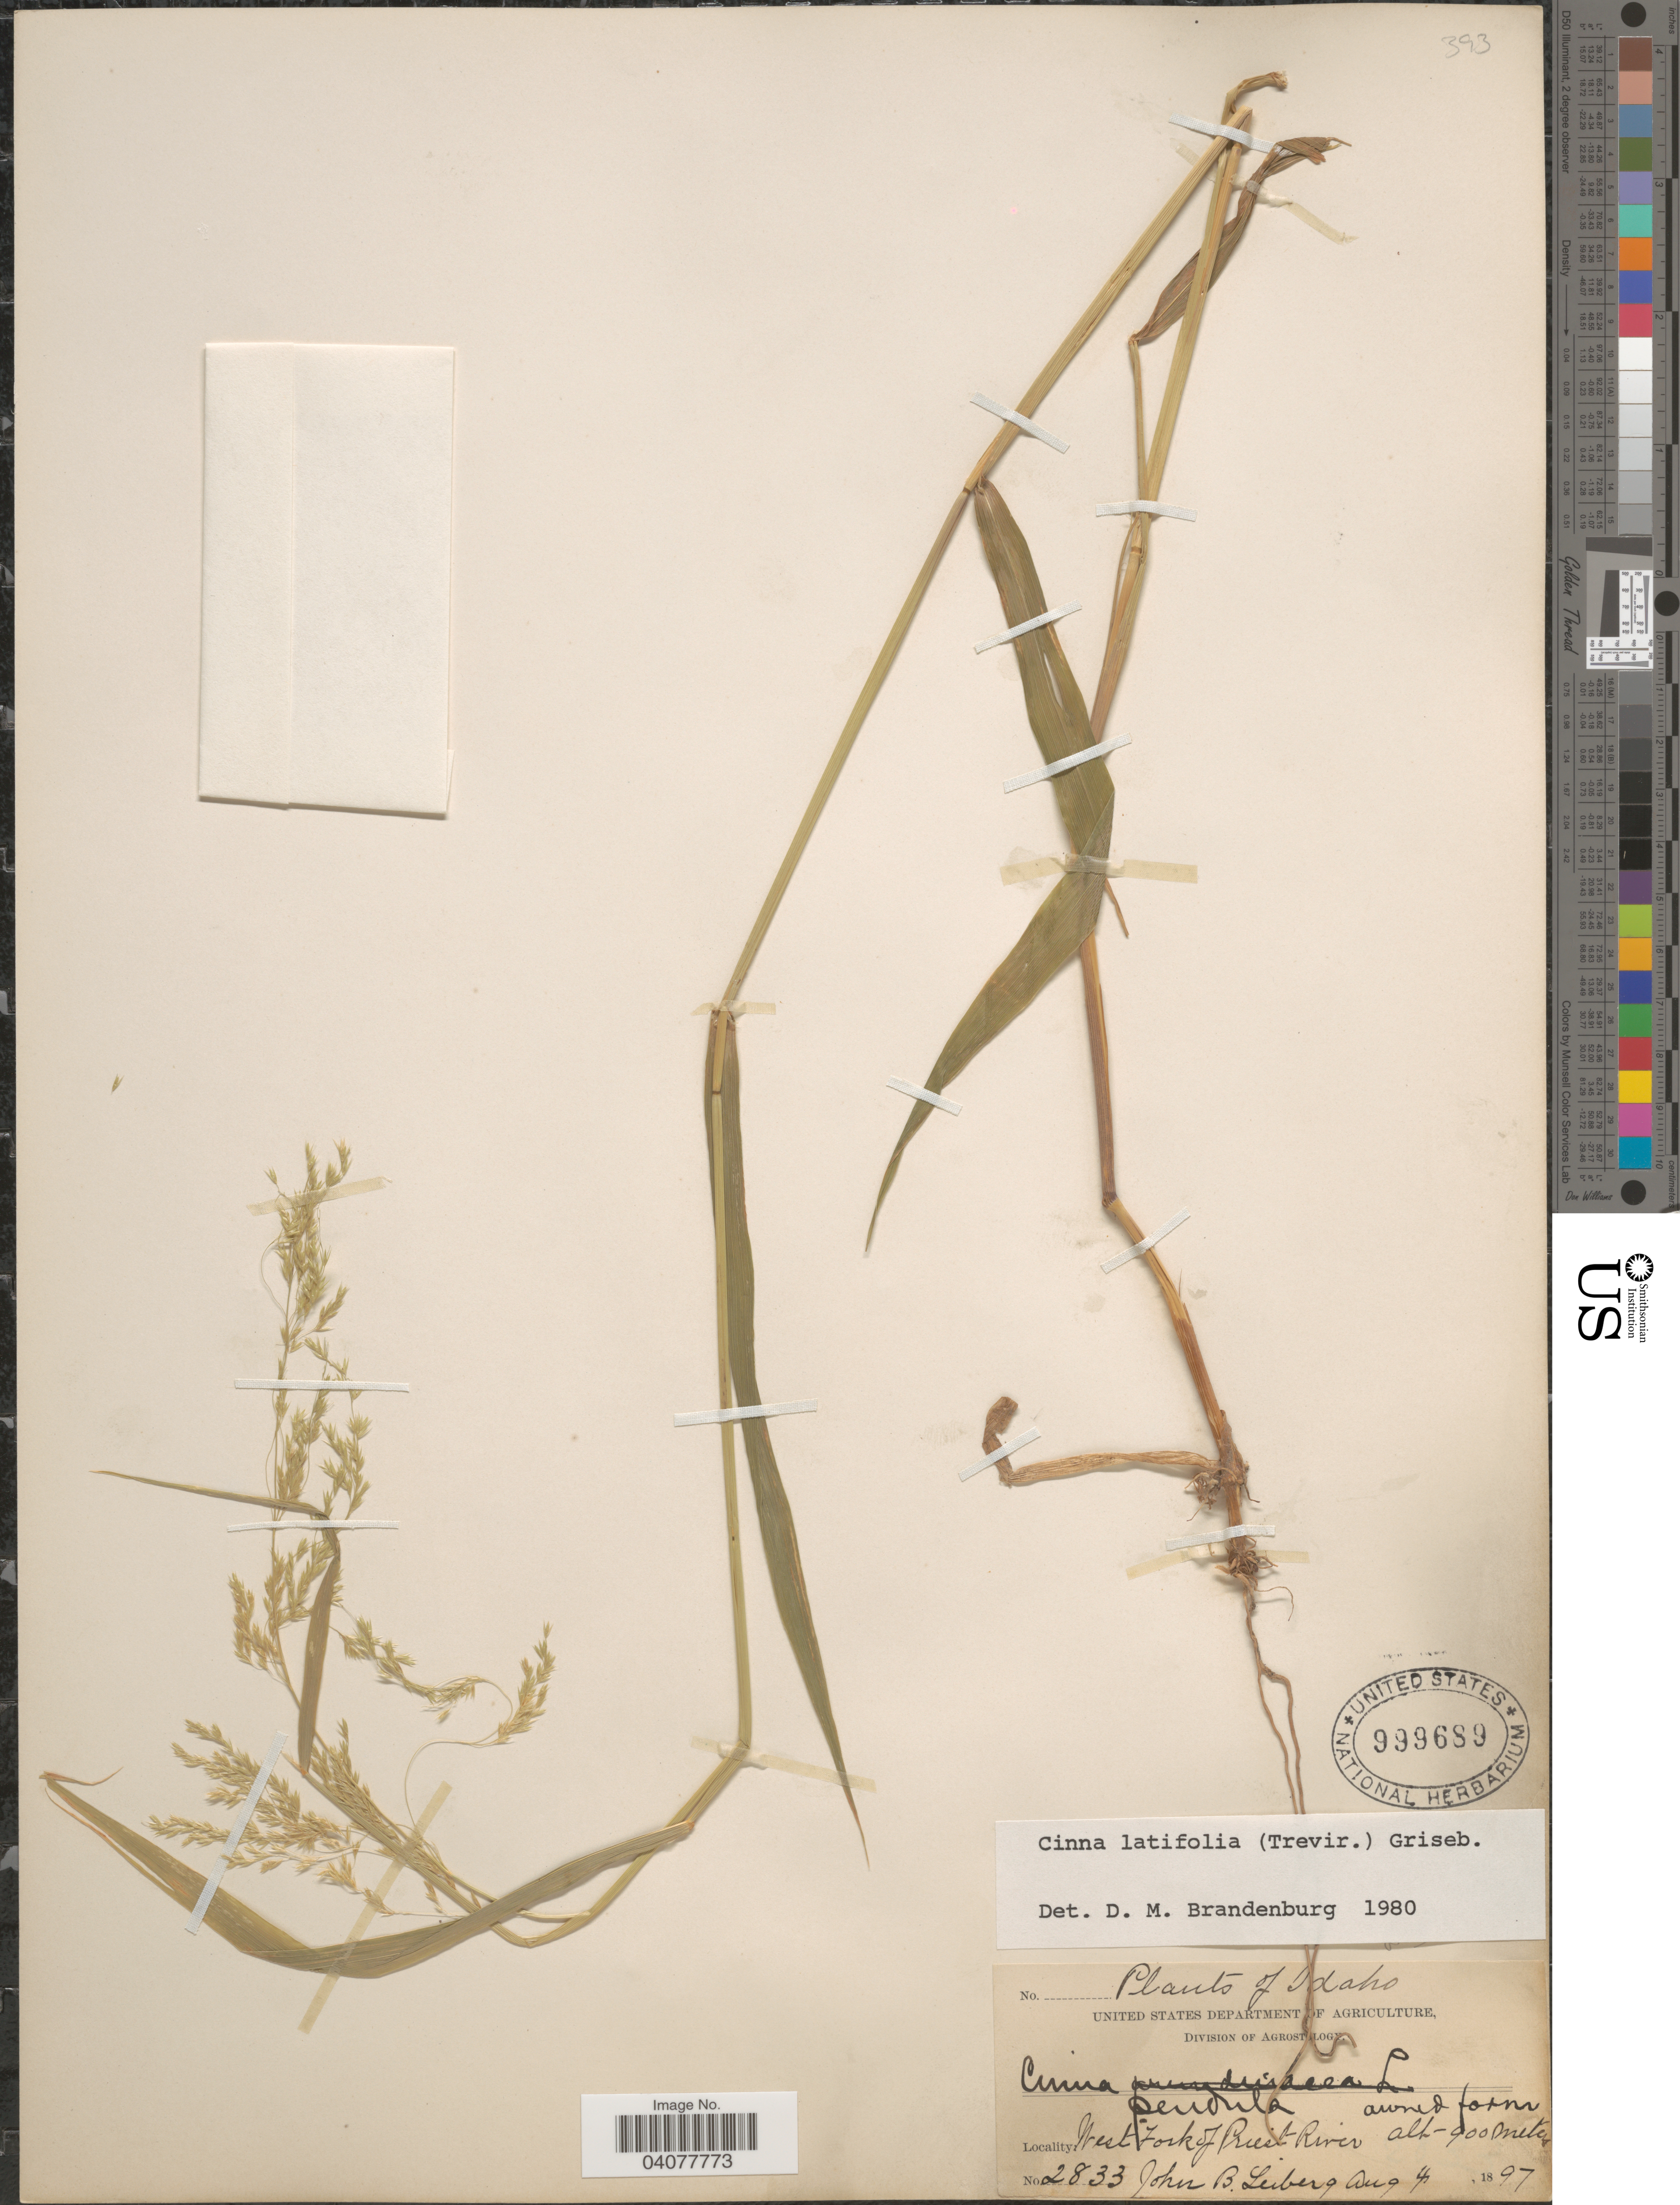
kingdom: Plantae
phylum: Tracheophyta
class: Liliopsida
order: Poales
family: Poaceae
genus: Cinna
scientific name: Cinna latifolia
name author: (Trevir. ex Goeppert) Griseb.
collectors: J. B. Leiberg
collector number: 2833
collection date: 1897-08-04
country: United States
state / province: Idaho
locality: West Fork of Priest River.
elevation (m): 900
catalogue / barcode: US 999689